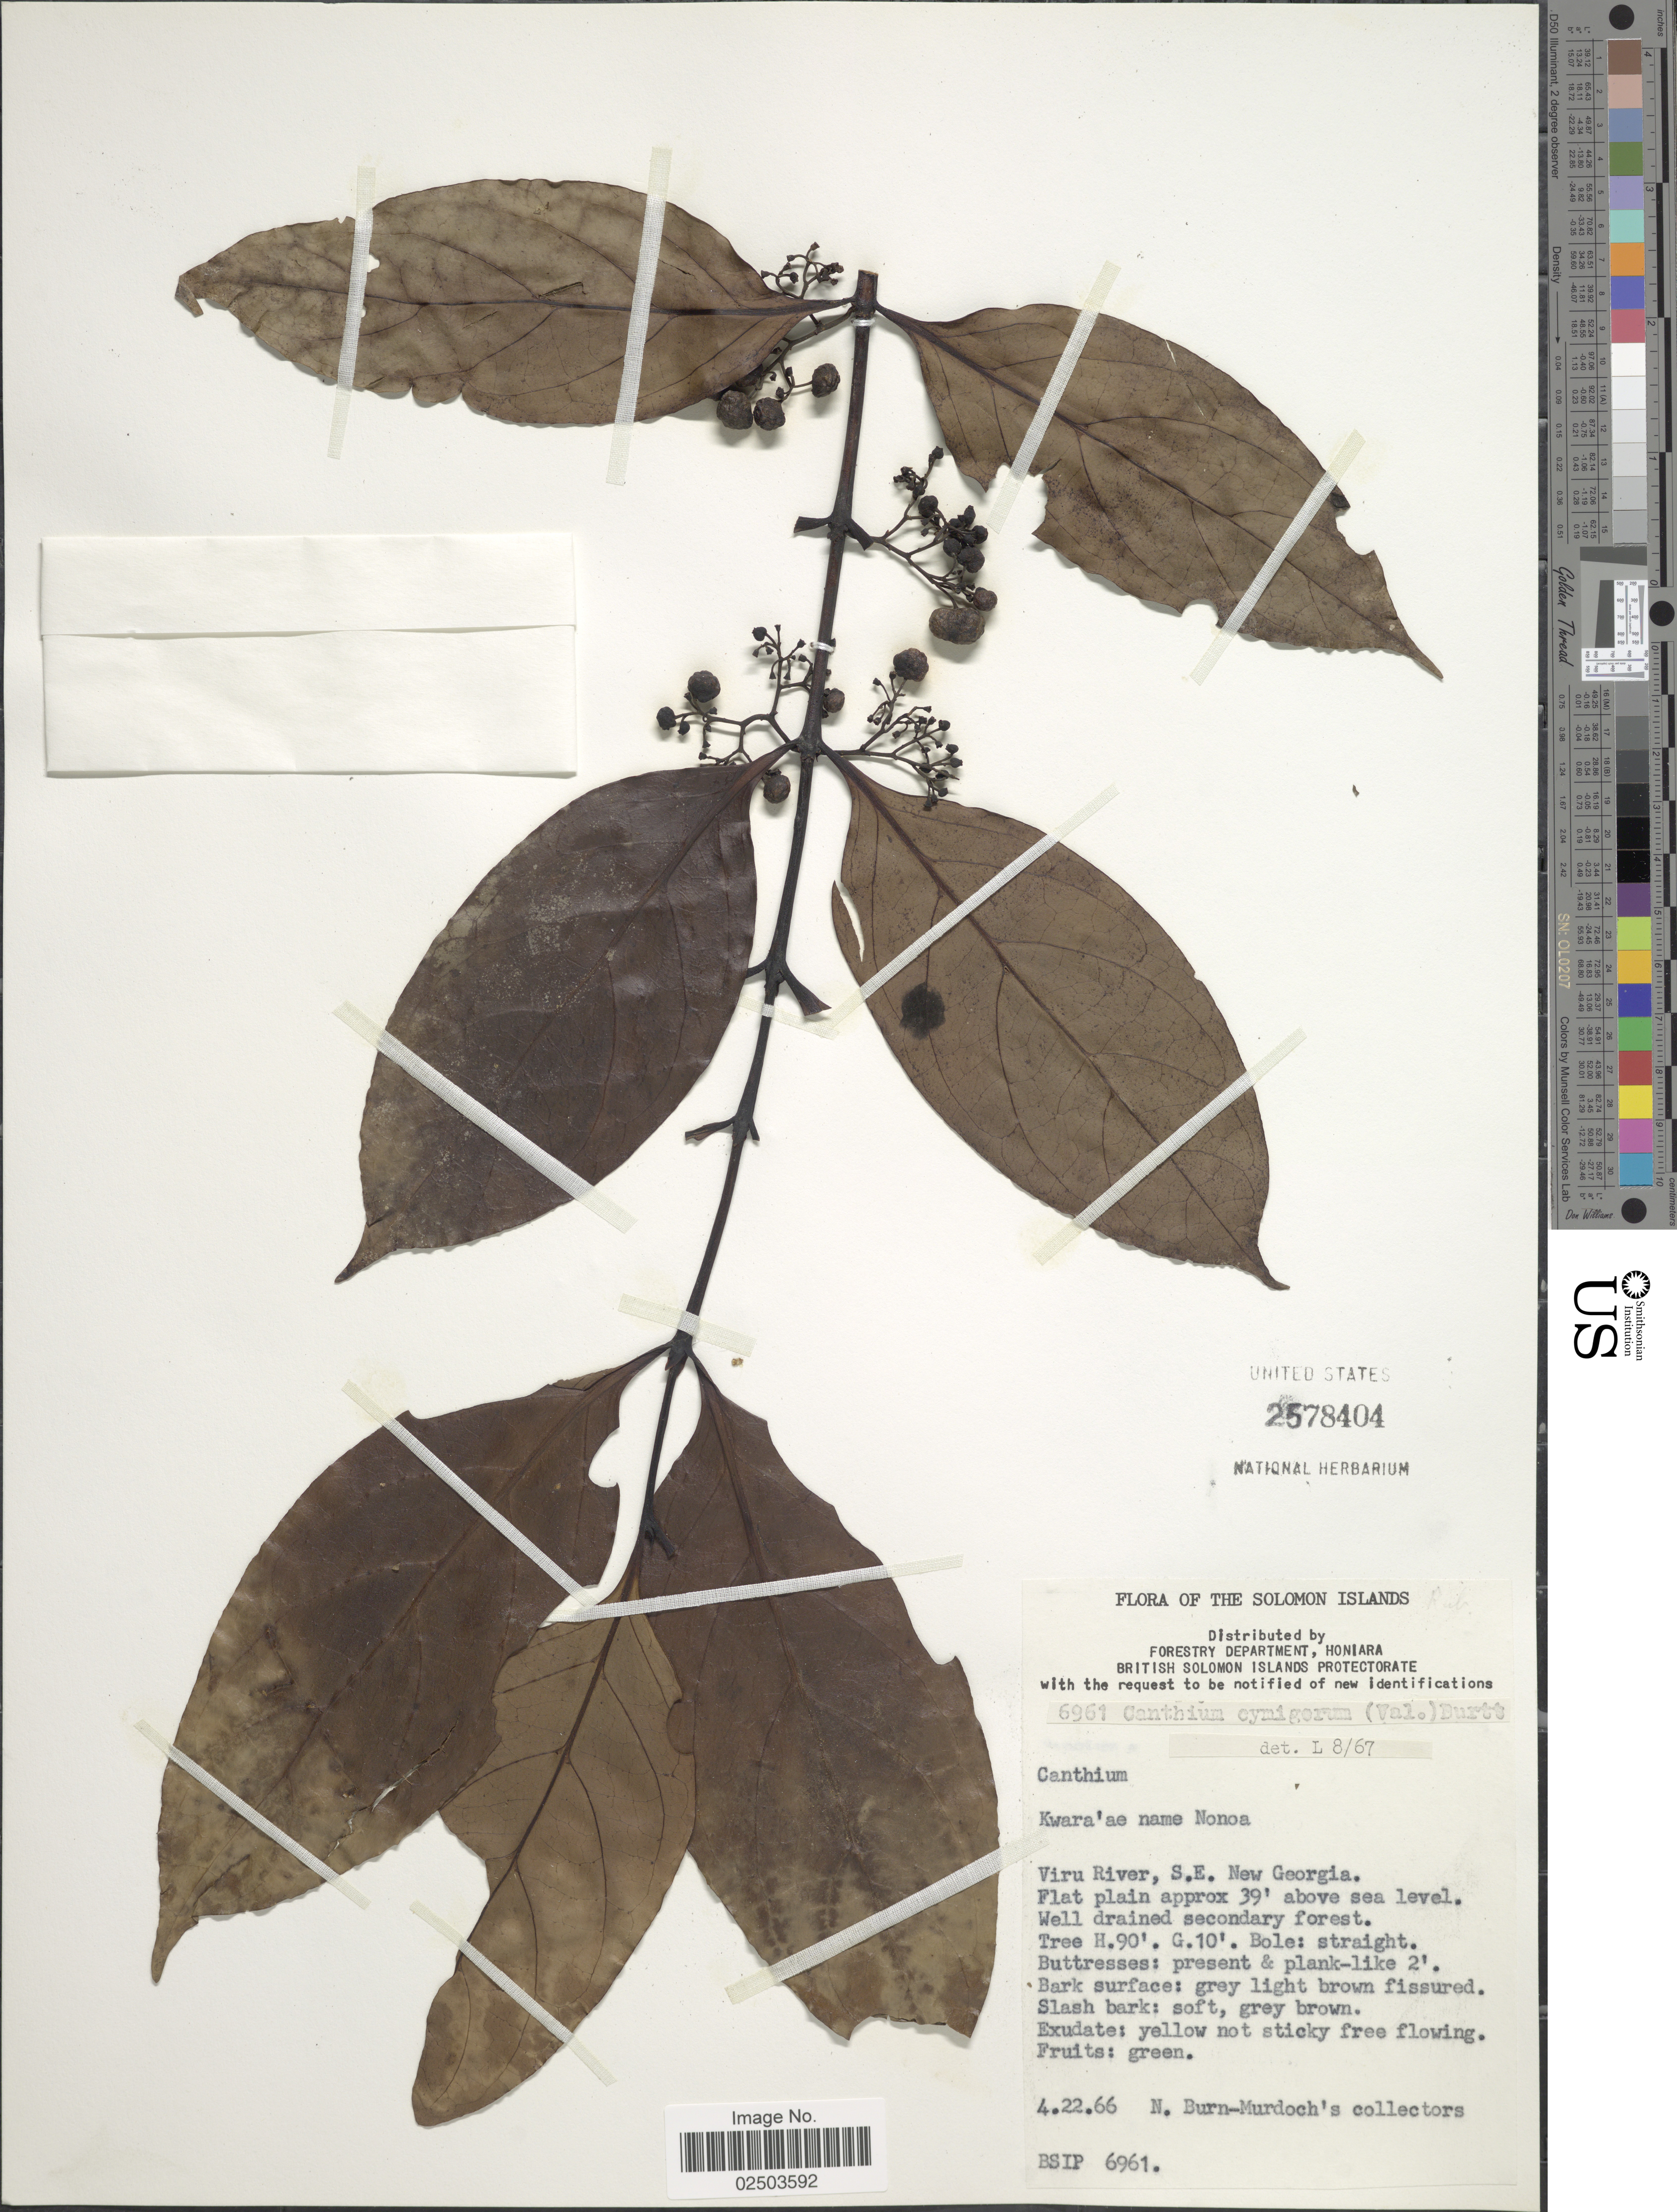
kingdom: Plantae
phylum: Tracheophyta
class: Magnoliopsida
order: Gentianales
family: Rubiaceae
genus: Psydrax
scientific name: Psydrax cymigera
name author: (Valeton) S. T. Reynolds & R.J.F. Hend.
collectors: N. Burn-Murdoch's collectors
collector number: BSIP 6961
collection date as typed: Transcribed d/m/y: 22/4/66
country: Solomon Islands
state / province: Solomon Islands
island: New Georgia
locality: Viru River, S. E. New Georgia.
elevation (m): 12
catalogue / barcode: US 2578404